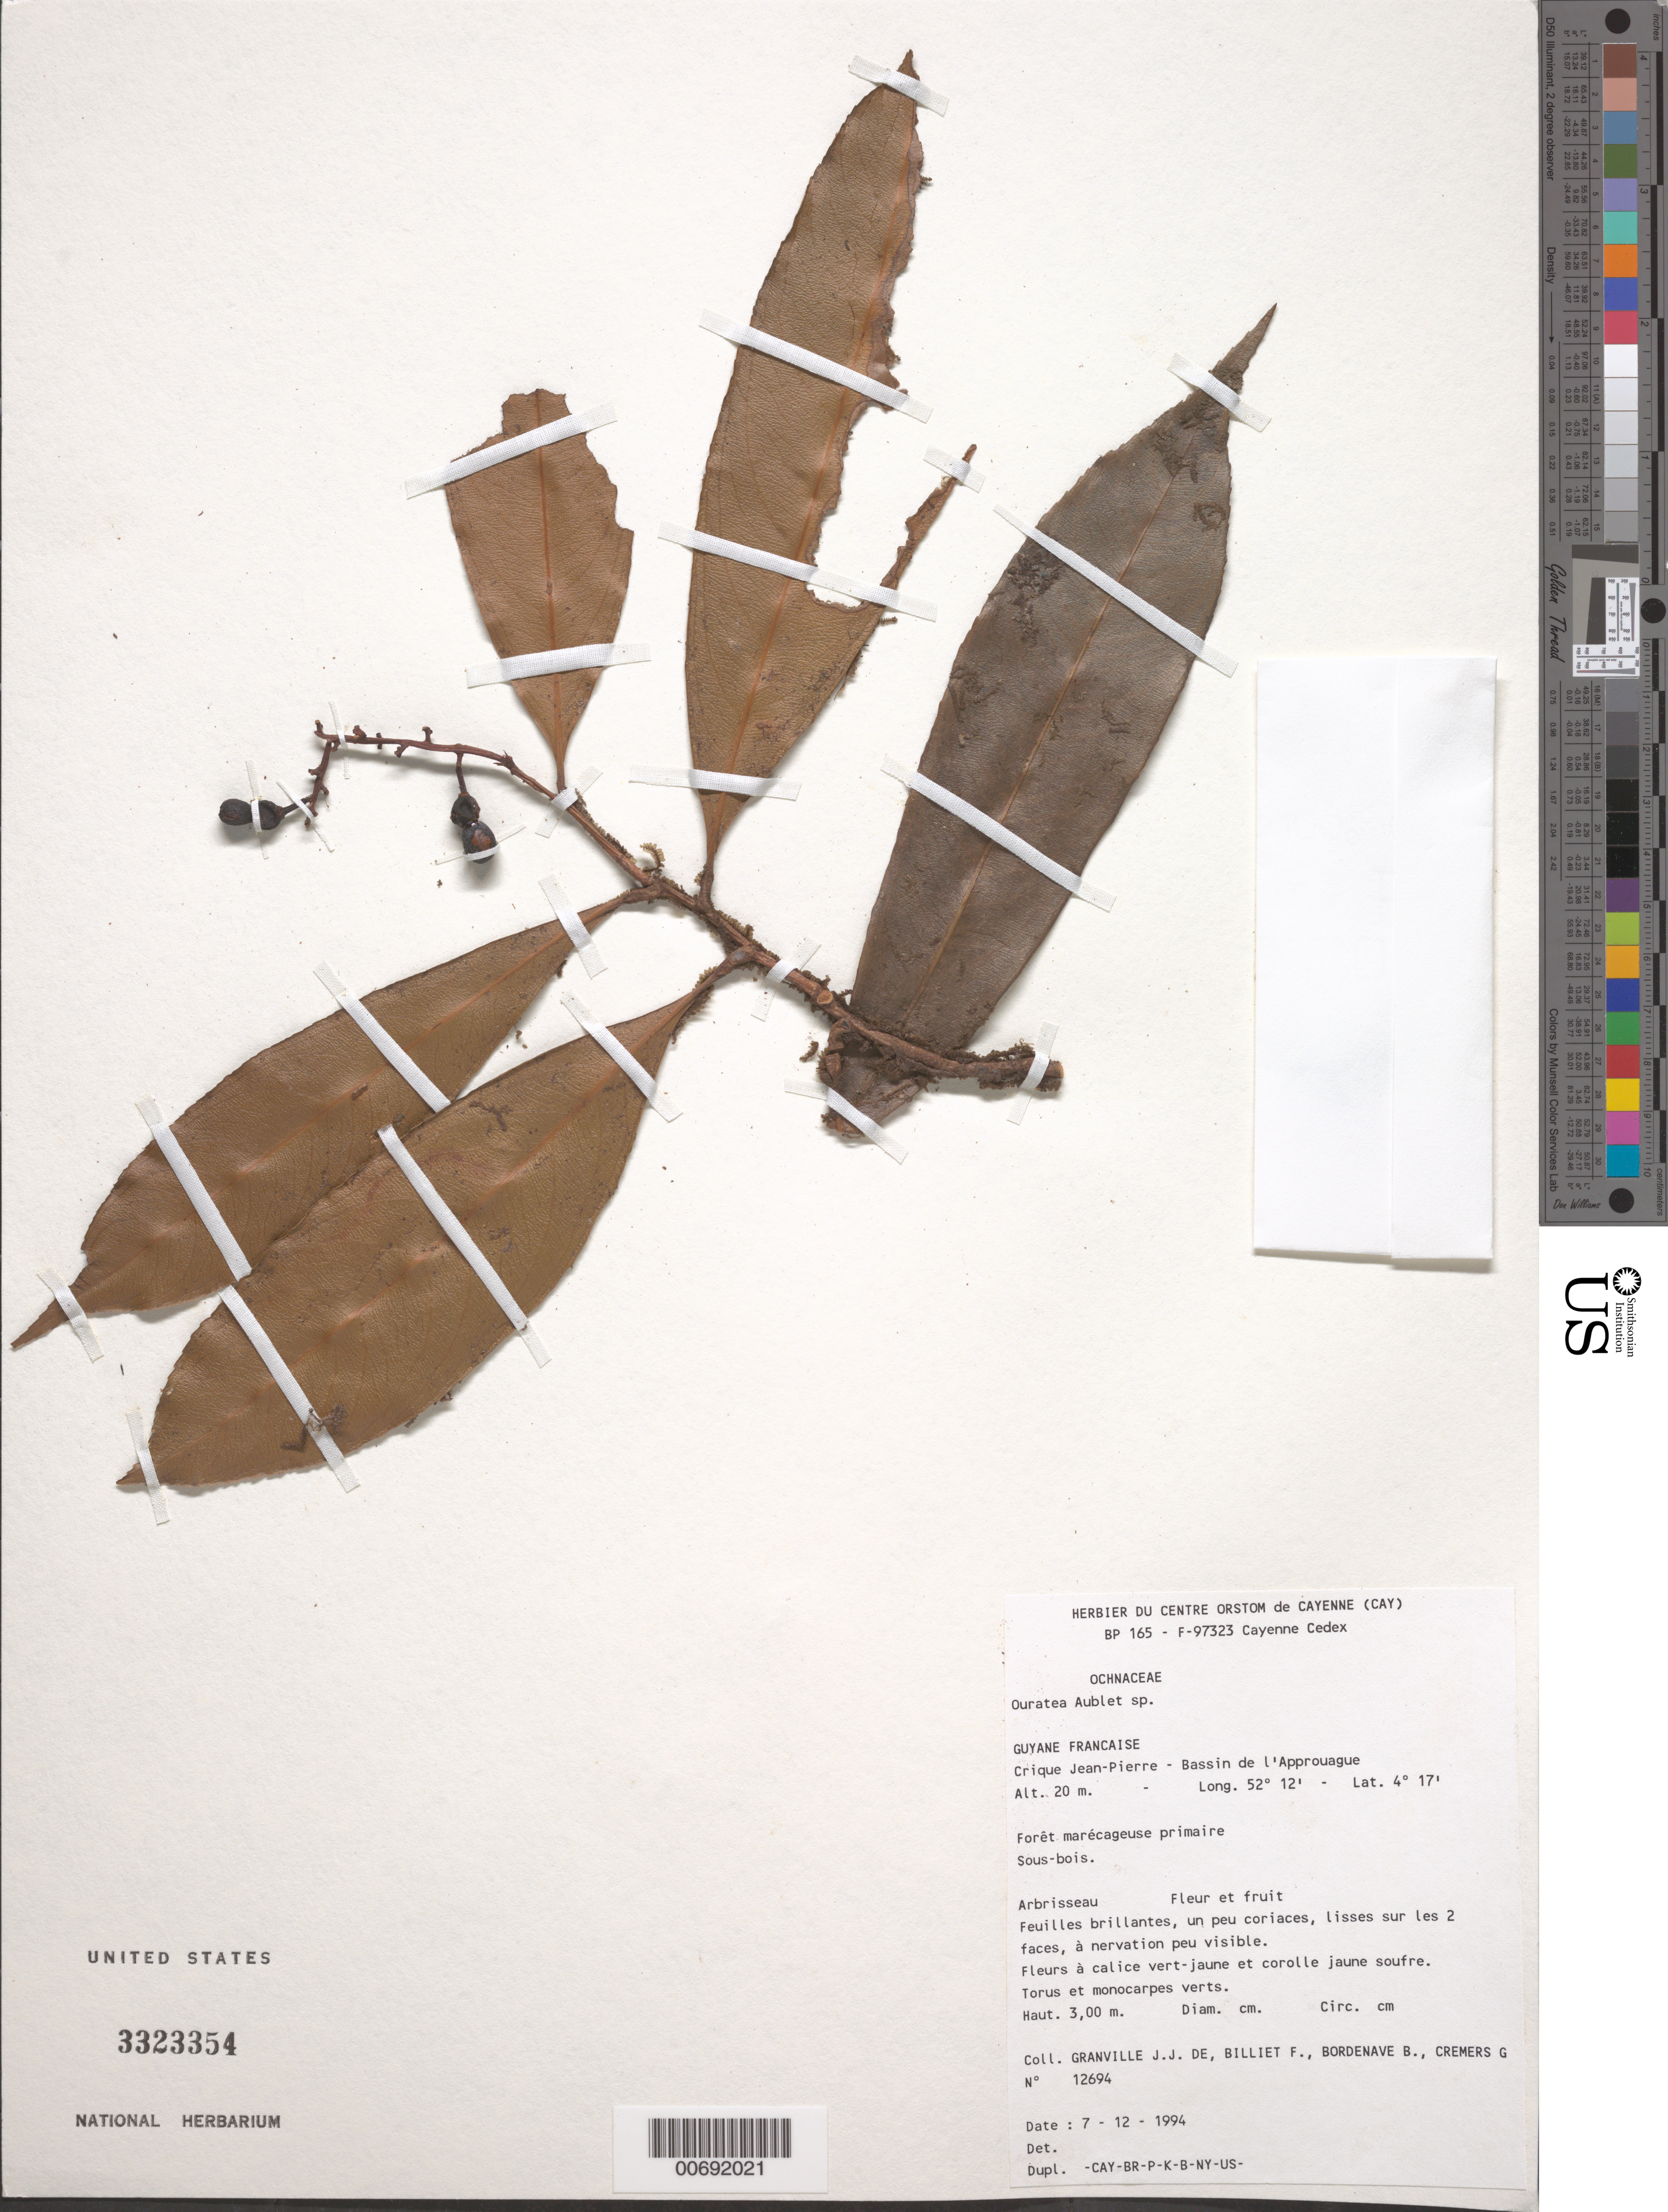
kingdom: Plantae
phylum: Tracheophyta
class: Magnoliopsida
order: Malpighiales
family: Ochnaceae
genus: Ouratea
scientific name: Ouratea sp.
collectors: J.-J. de Granville, F. Billiet, B. Bordenave & G. Cremers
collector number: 12694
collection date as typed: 7-Dec-94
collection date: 1994-12-07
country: French Guiana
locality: Crique Jean-Pierre, Bassin de l'Approuague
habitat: Forêt marécageuse primaire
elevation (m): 20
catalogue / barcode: US 3323354